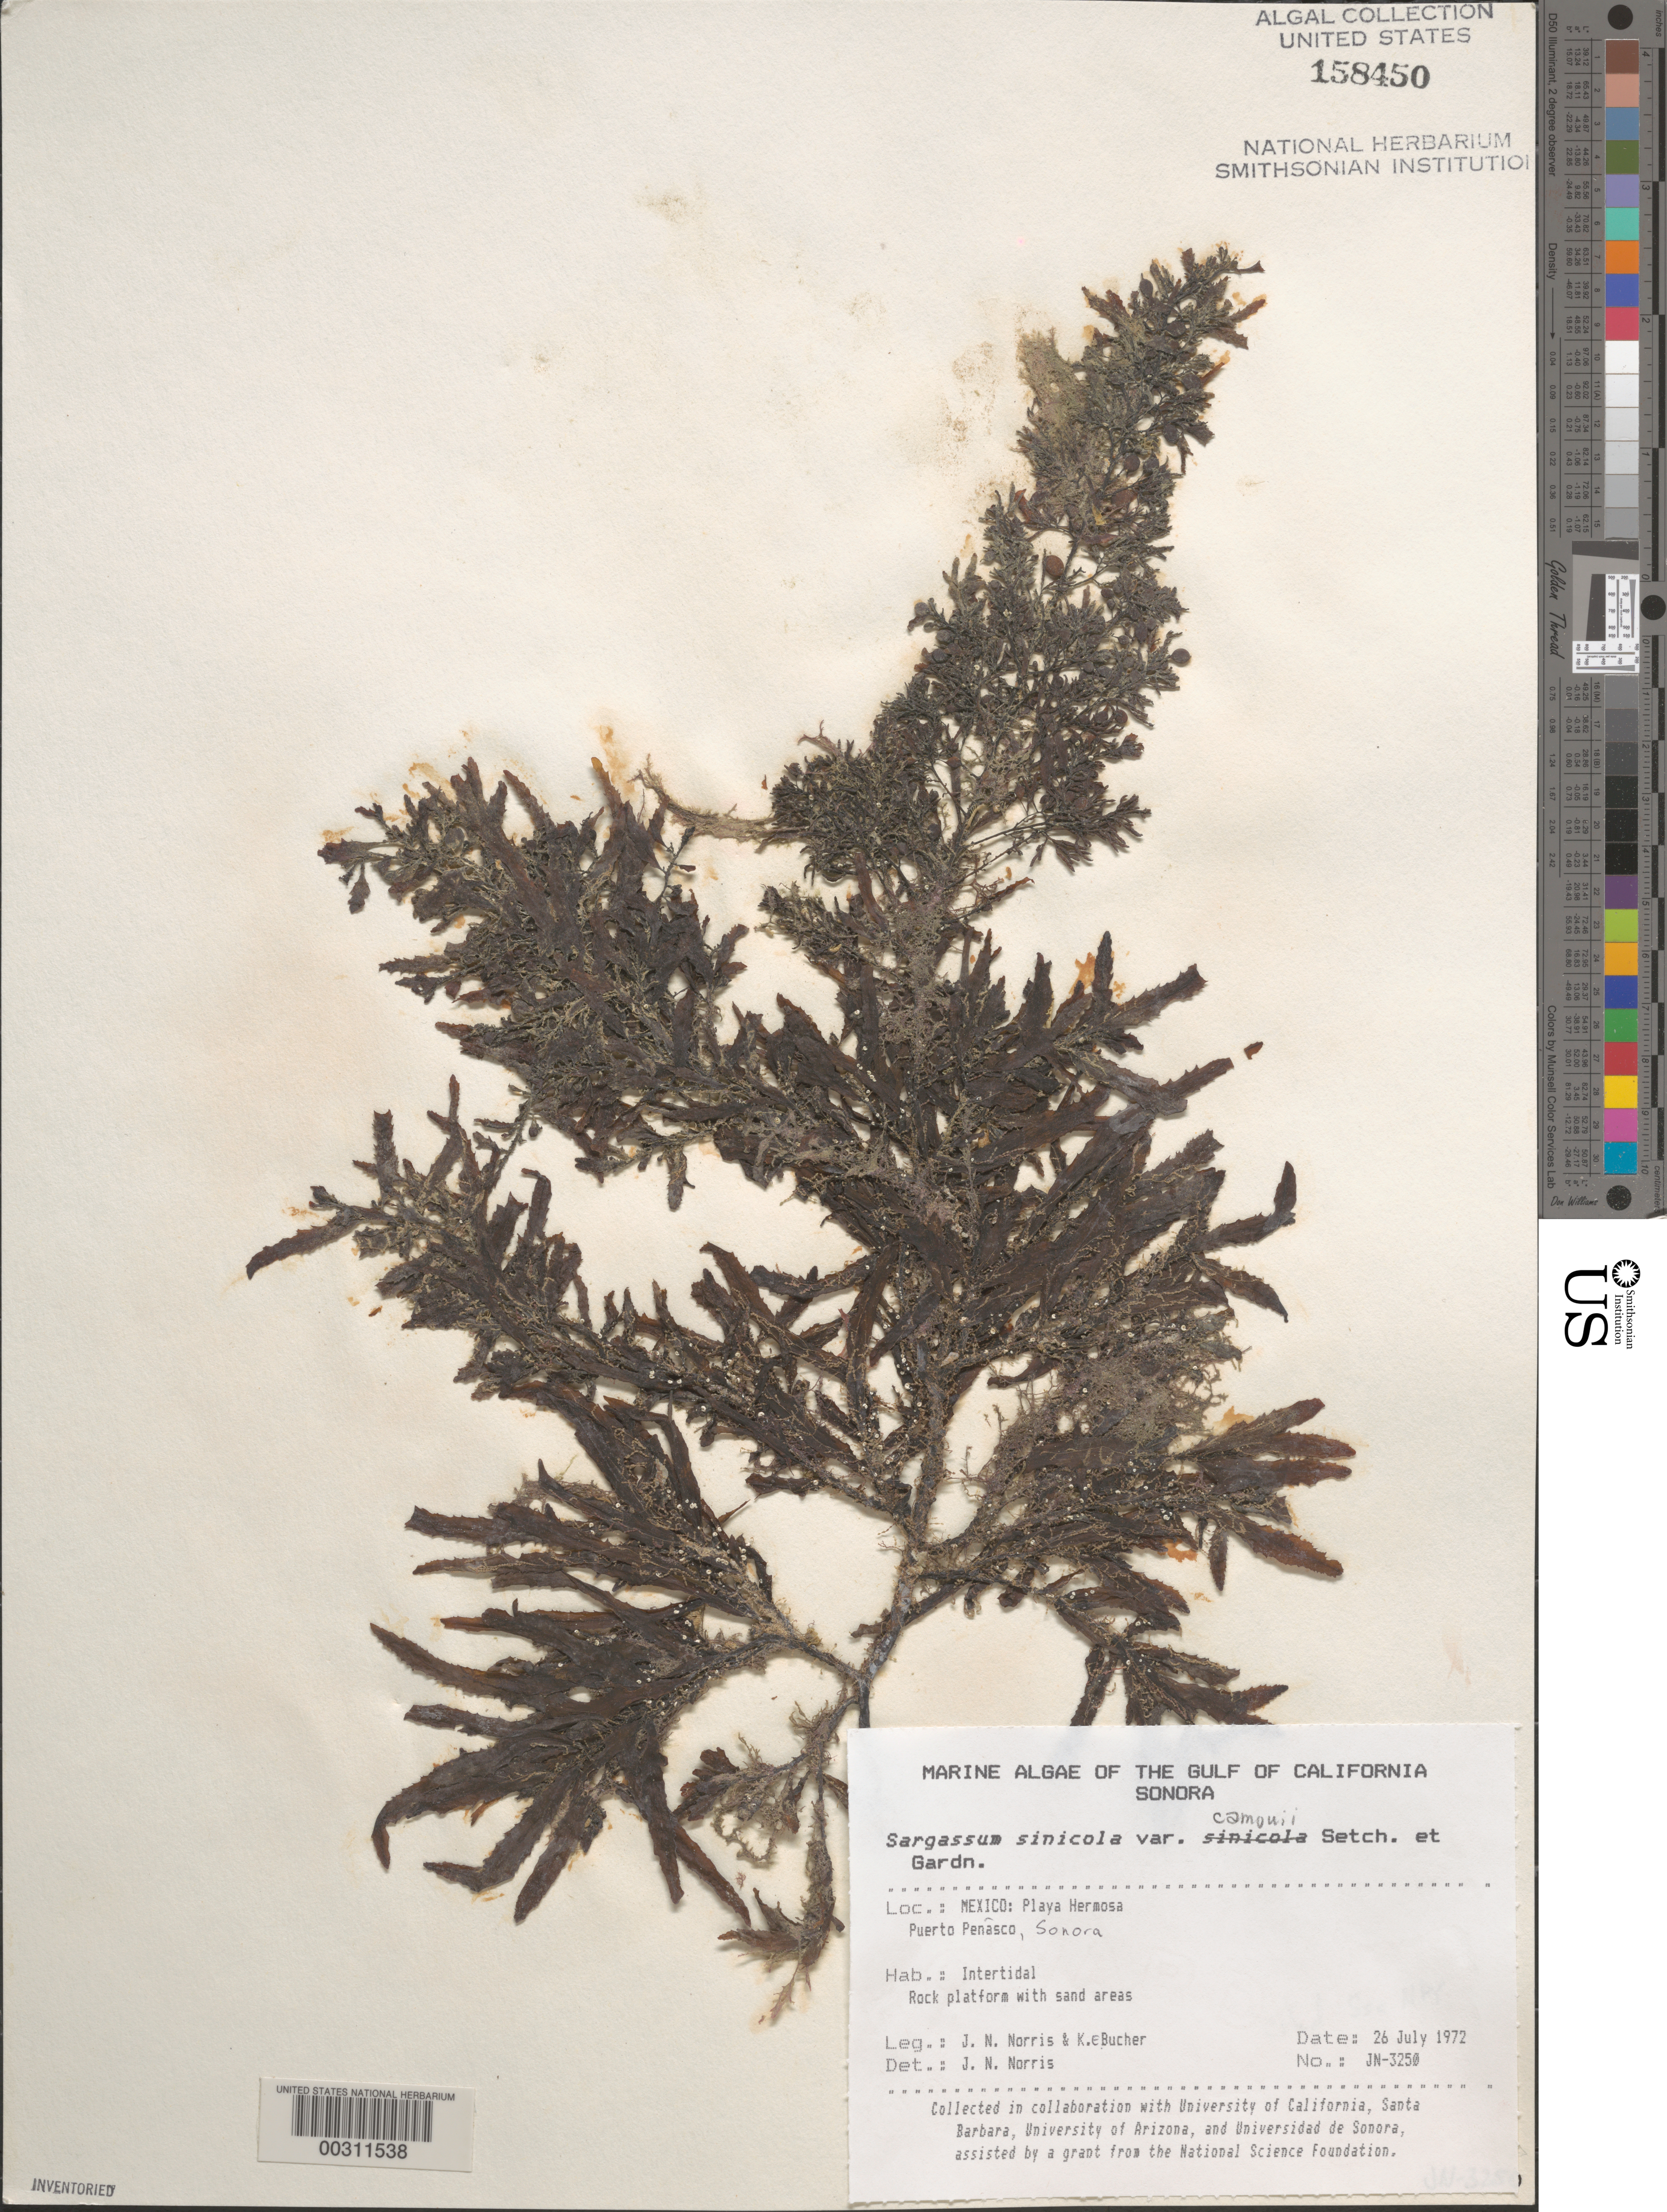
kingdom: Chromista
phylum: Ochrophyta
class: Phaeophyceae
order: Fucales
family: Sargassaceae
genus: Sargassum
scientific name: Sargassum sinicola var. camouii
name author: (E.Y. Dawson) J.N. Norris & Yensen in McCourt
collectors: J. N. Norris & K. E. Bucher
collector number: JN-3250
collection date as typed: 26 Jul 1972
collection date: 1972-07-26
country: Mexico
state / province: Sonora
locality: Playa Hermosa, Puerto Penasco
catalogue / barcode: US 158450